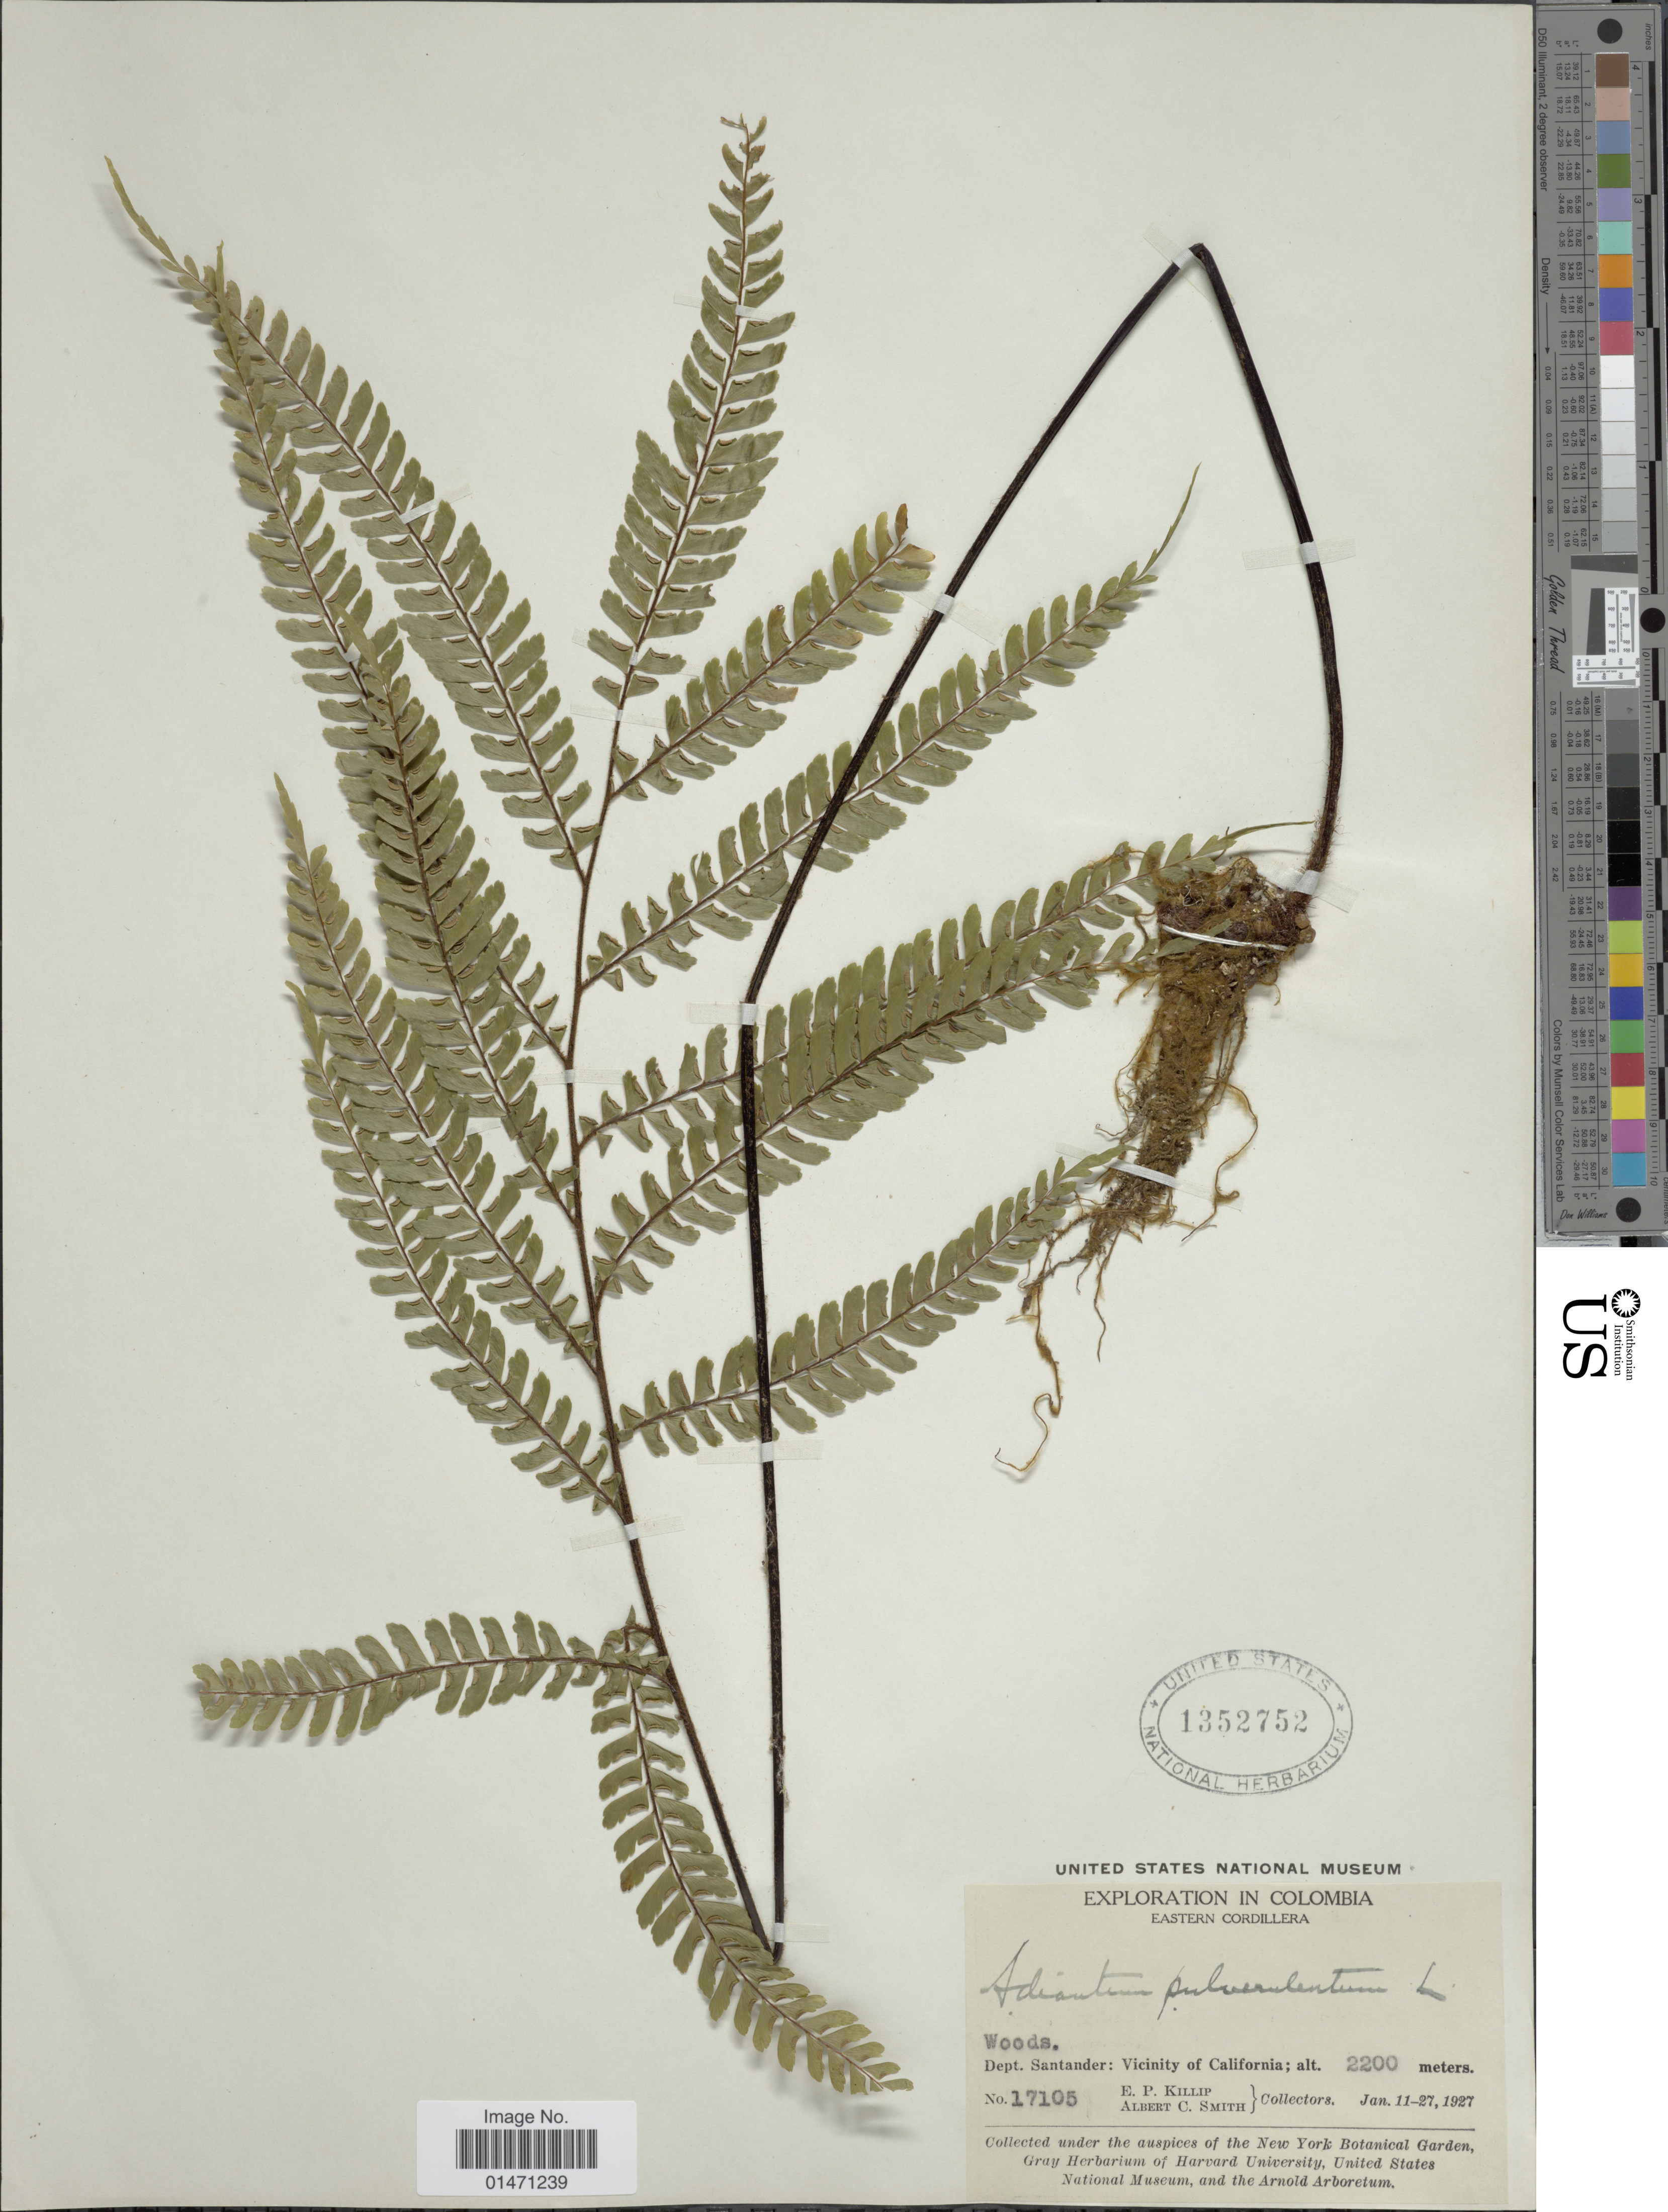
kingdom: Plantae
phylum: Tracheophyta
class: Polypodiopsida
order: Polypodiales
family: Pteridaceae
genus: Adiantum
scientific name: Adiantum pulverulentum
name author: L.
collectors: E. P. Killip & A. C. Smith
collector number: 17105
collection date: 1927-01-11/1927-01-27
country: Colombia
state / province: Santander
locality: Eastern Cordillera, Dept. Santander: Vicinity of California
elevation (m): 2200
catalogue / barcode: US 1352752